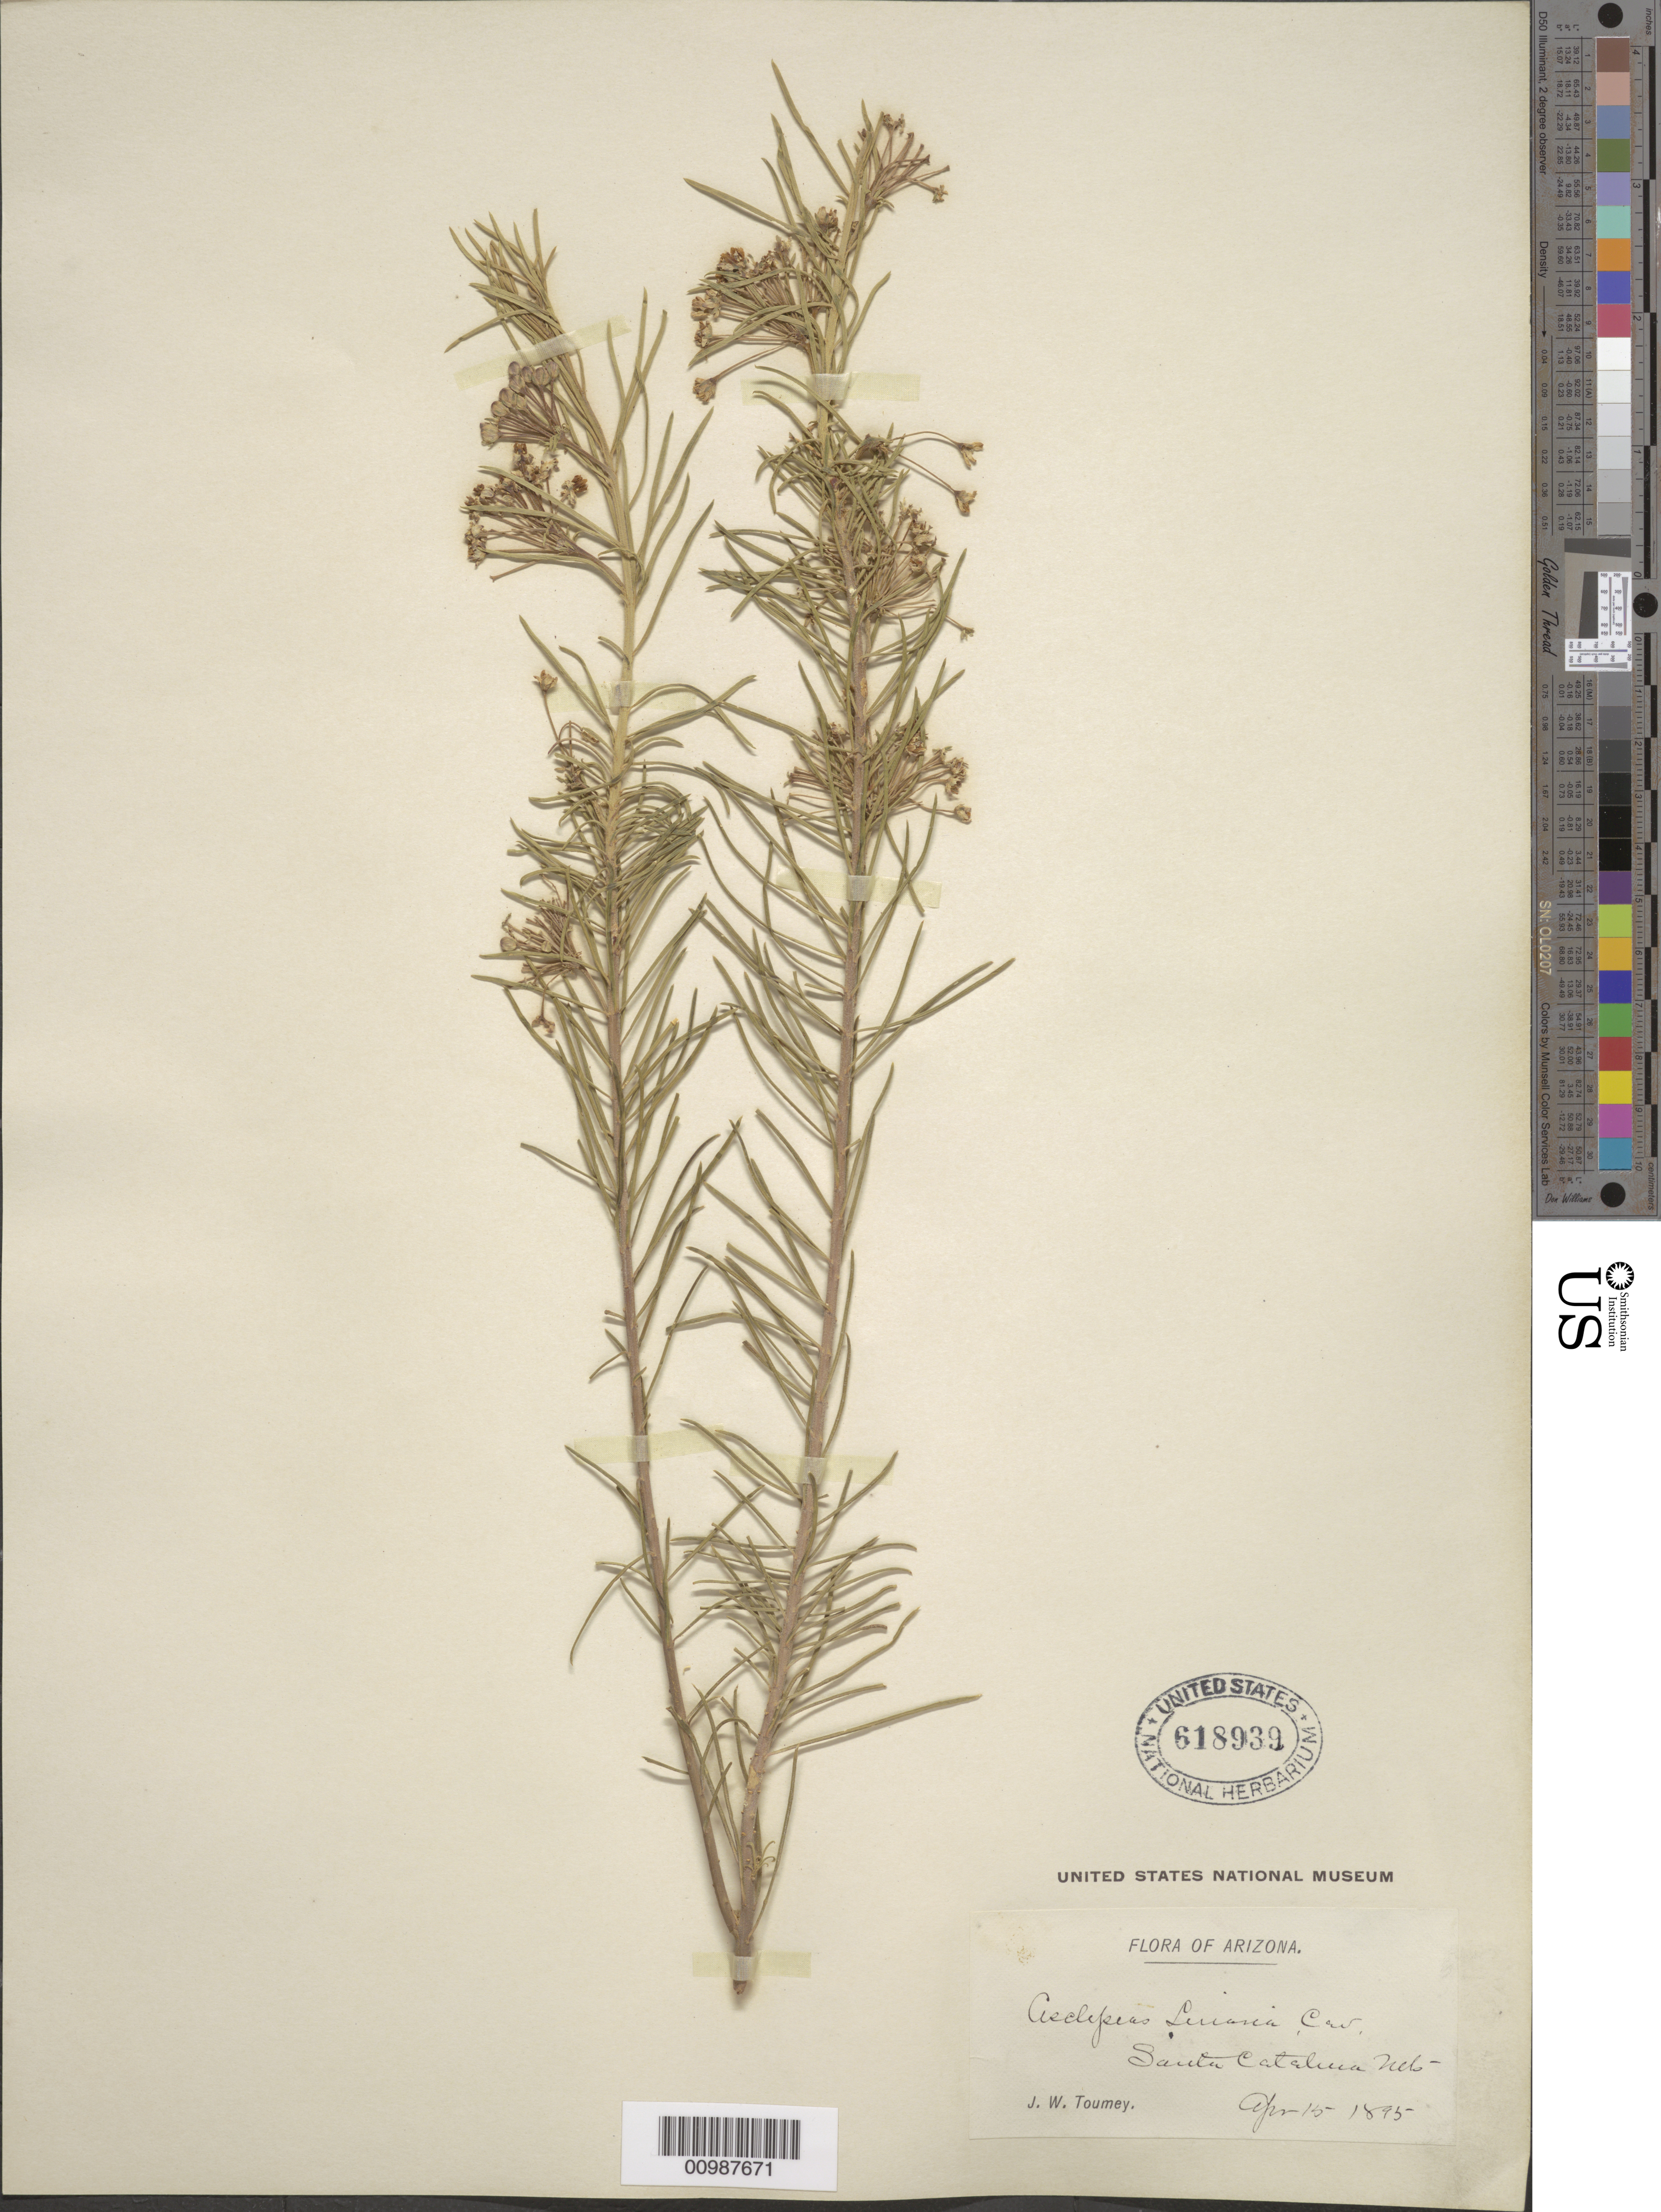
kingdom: Plantae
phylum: Tracheophyta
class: Magnoliopsida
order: Gentianales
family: Apocynaceae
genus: Asclepias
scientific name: Asclepias linaria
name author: Cav.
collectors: J. W. Toumey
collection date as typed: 15 Apr 1895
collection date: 1895-04-15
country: United States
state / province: Arizona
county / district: Pima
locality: Santa Catalina Mountains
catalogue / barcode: US 618939